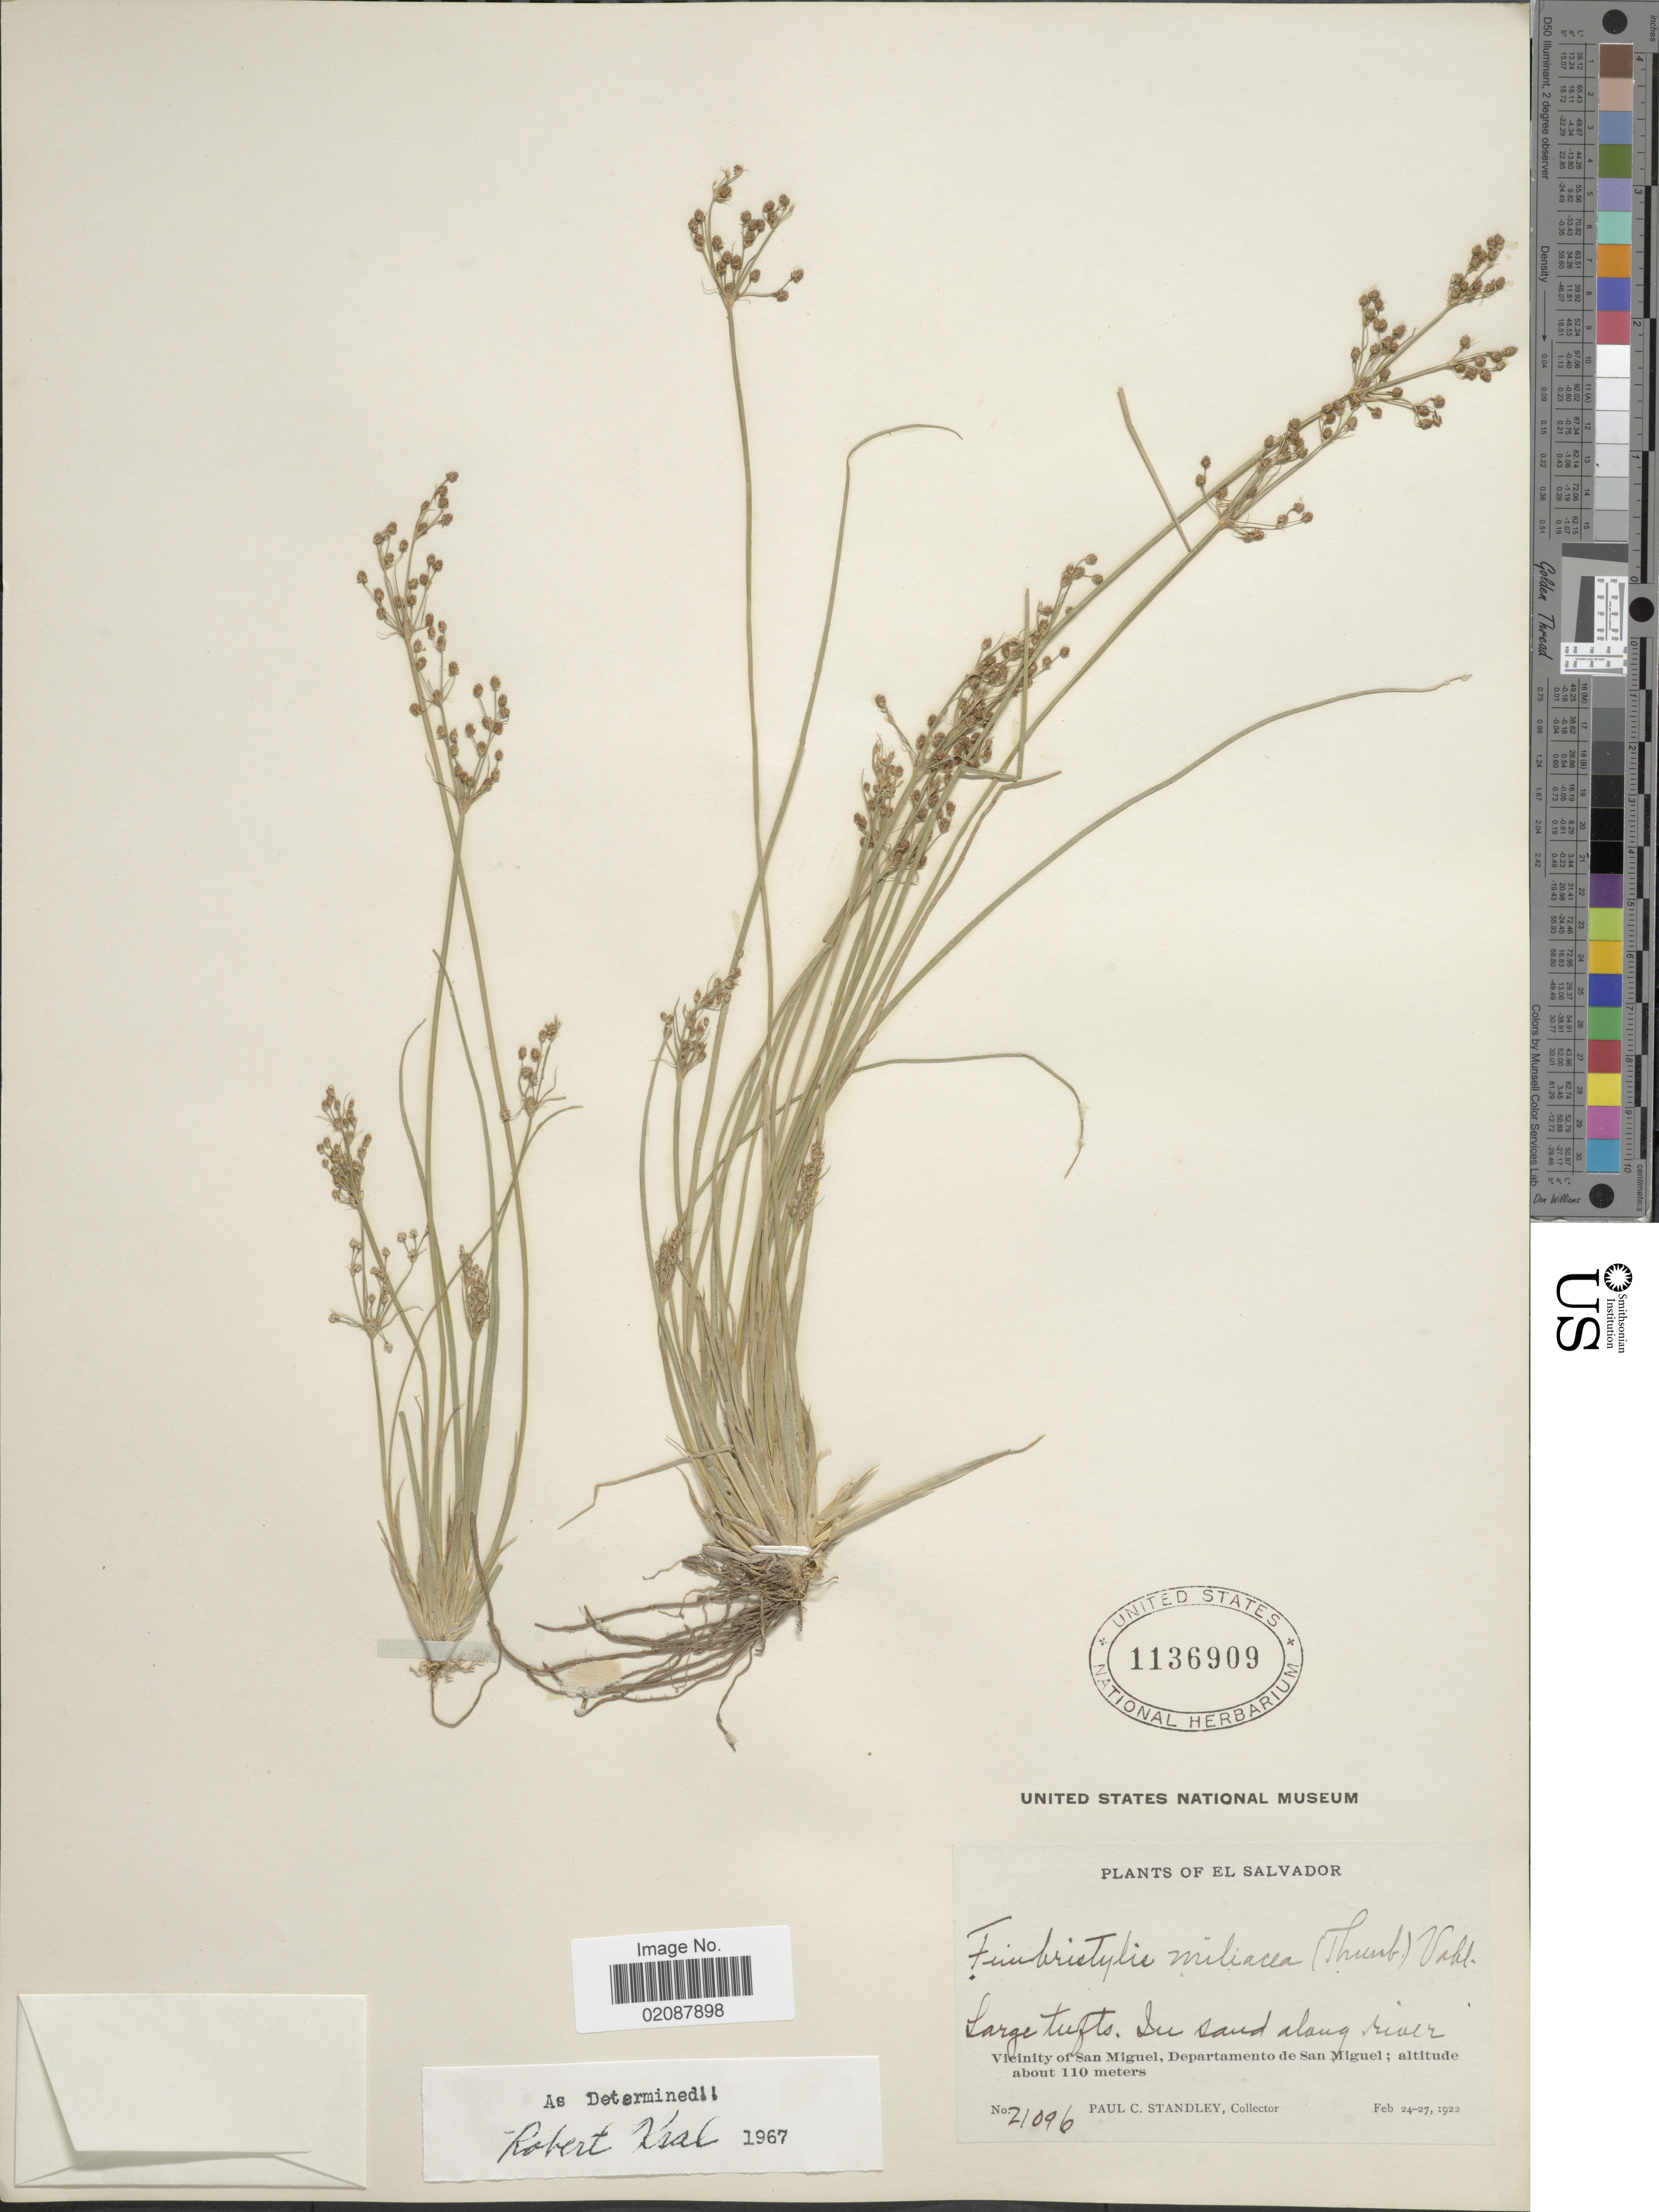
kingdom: Plantae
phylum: Tracheophyta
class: Liliopsida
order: Poales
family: Cyperaceae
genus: Fimbristylis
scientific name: Fimbristylis littoralis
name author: Gaudich.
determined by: Strong, M. T., (US), Smithsonian Institution - National Museum of Natural History (UNITED STATES)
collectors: P. C. Standley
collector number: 21096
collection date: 1922-02-24/1922-02-27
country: El Salvador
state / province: San Miguel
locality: Vicinity of San Miguel, Departamento de San Miguel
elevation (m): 110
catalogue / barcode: US 1136909